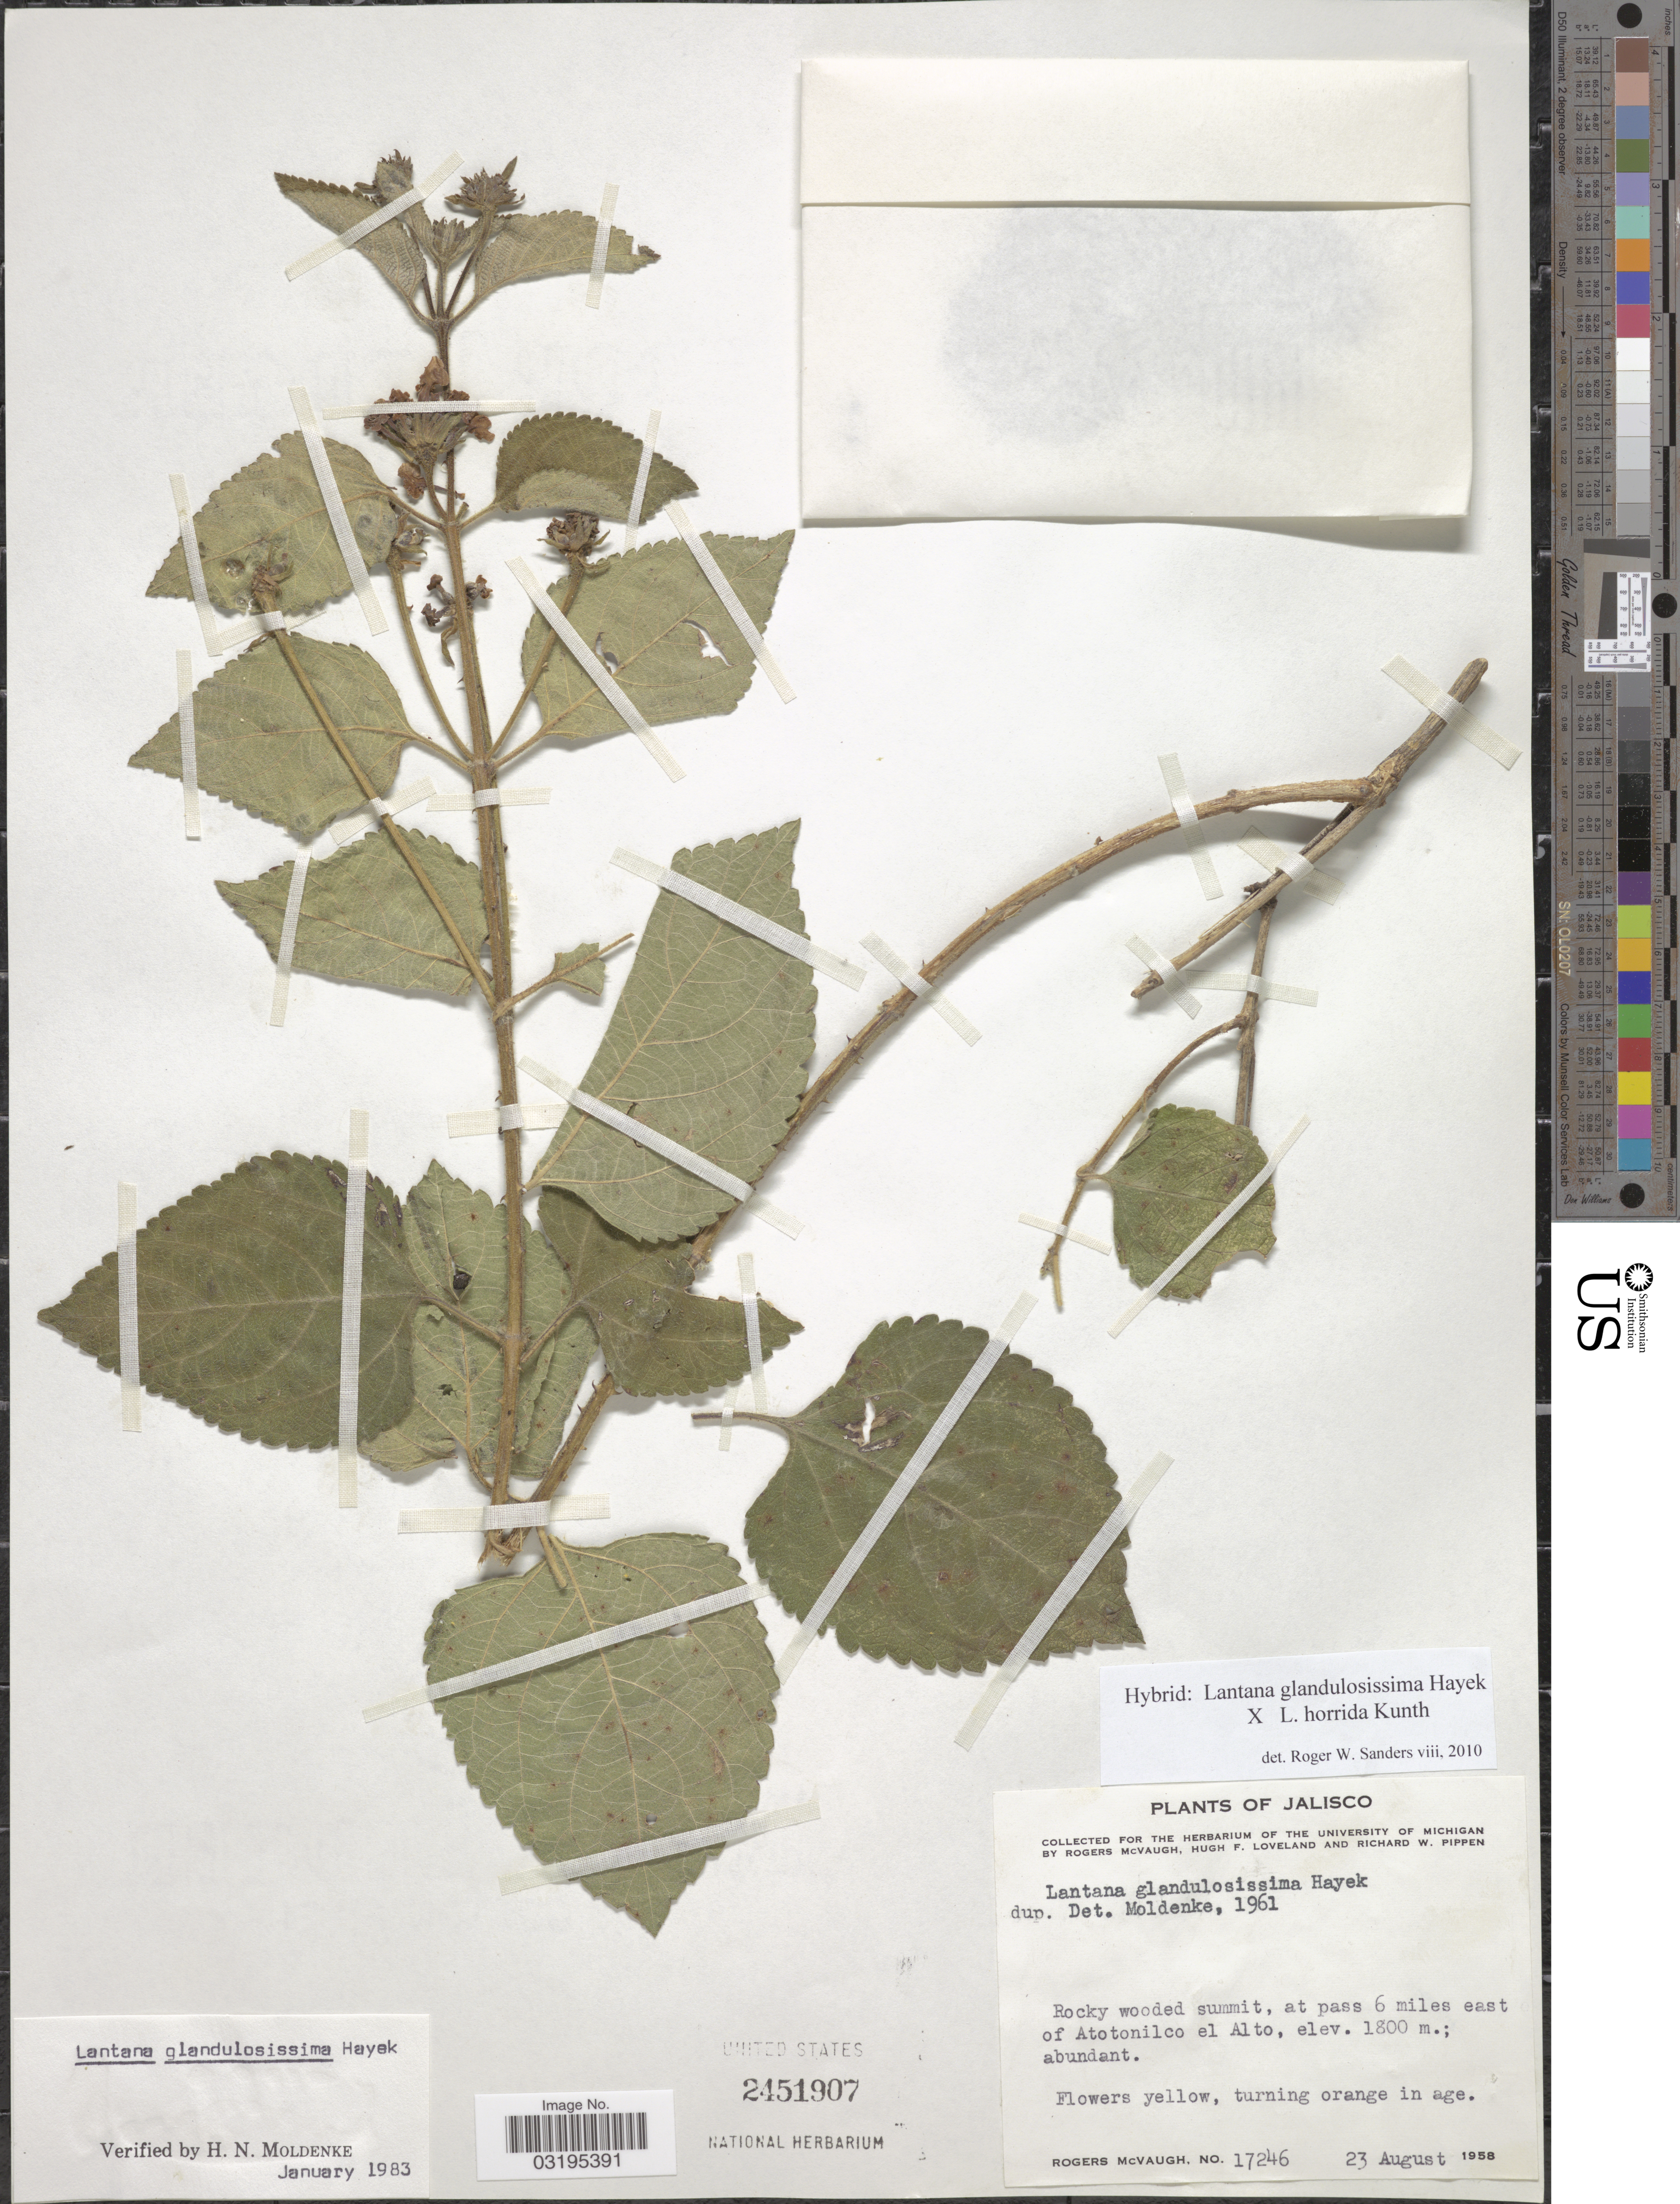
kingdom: Plantae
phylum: Tracheophyta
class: Magnoliopsida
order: Lamiales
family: Verbenaceae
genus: Lantana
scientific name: Lantana glandulosissima x L. horrida Kunth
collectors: R. McVaugh, H. Loveland & R. W. Pippen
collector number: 17246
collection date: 1958-08-23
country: Mexico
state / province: Jalisco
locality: At pass 6 miles east of Atotonilco el Alto.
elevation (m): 1800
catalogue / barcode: US 2451907